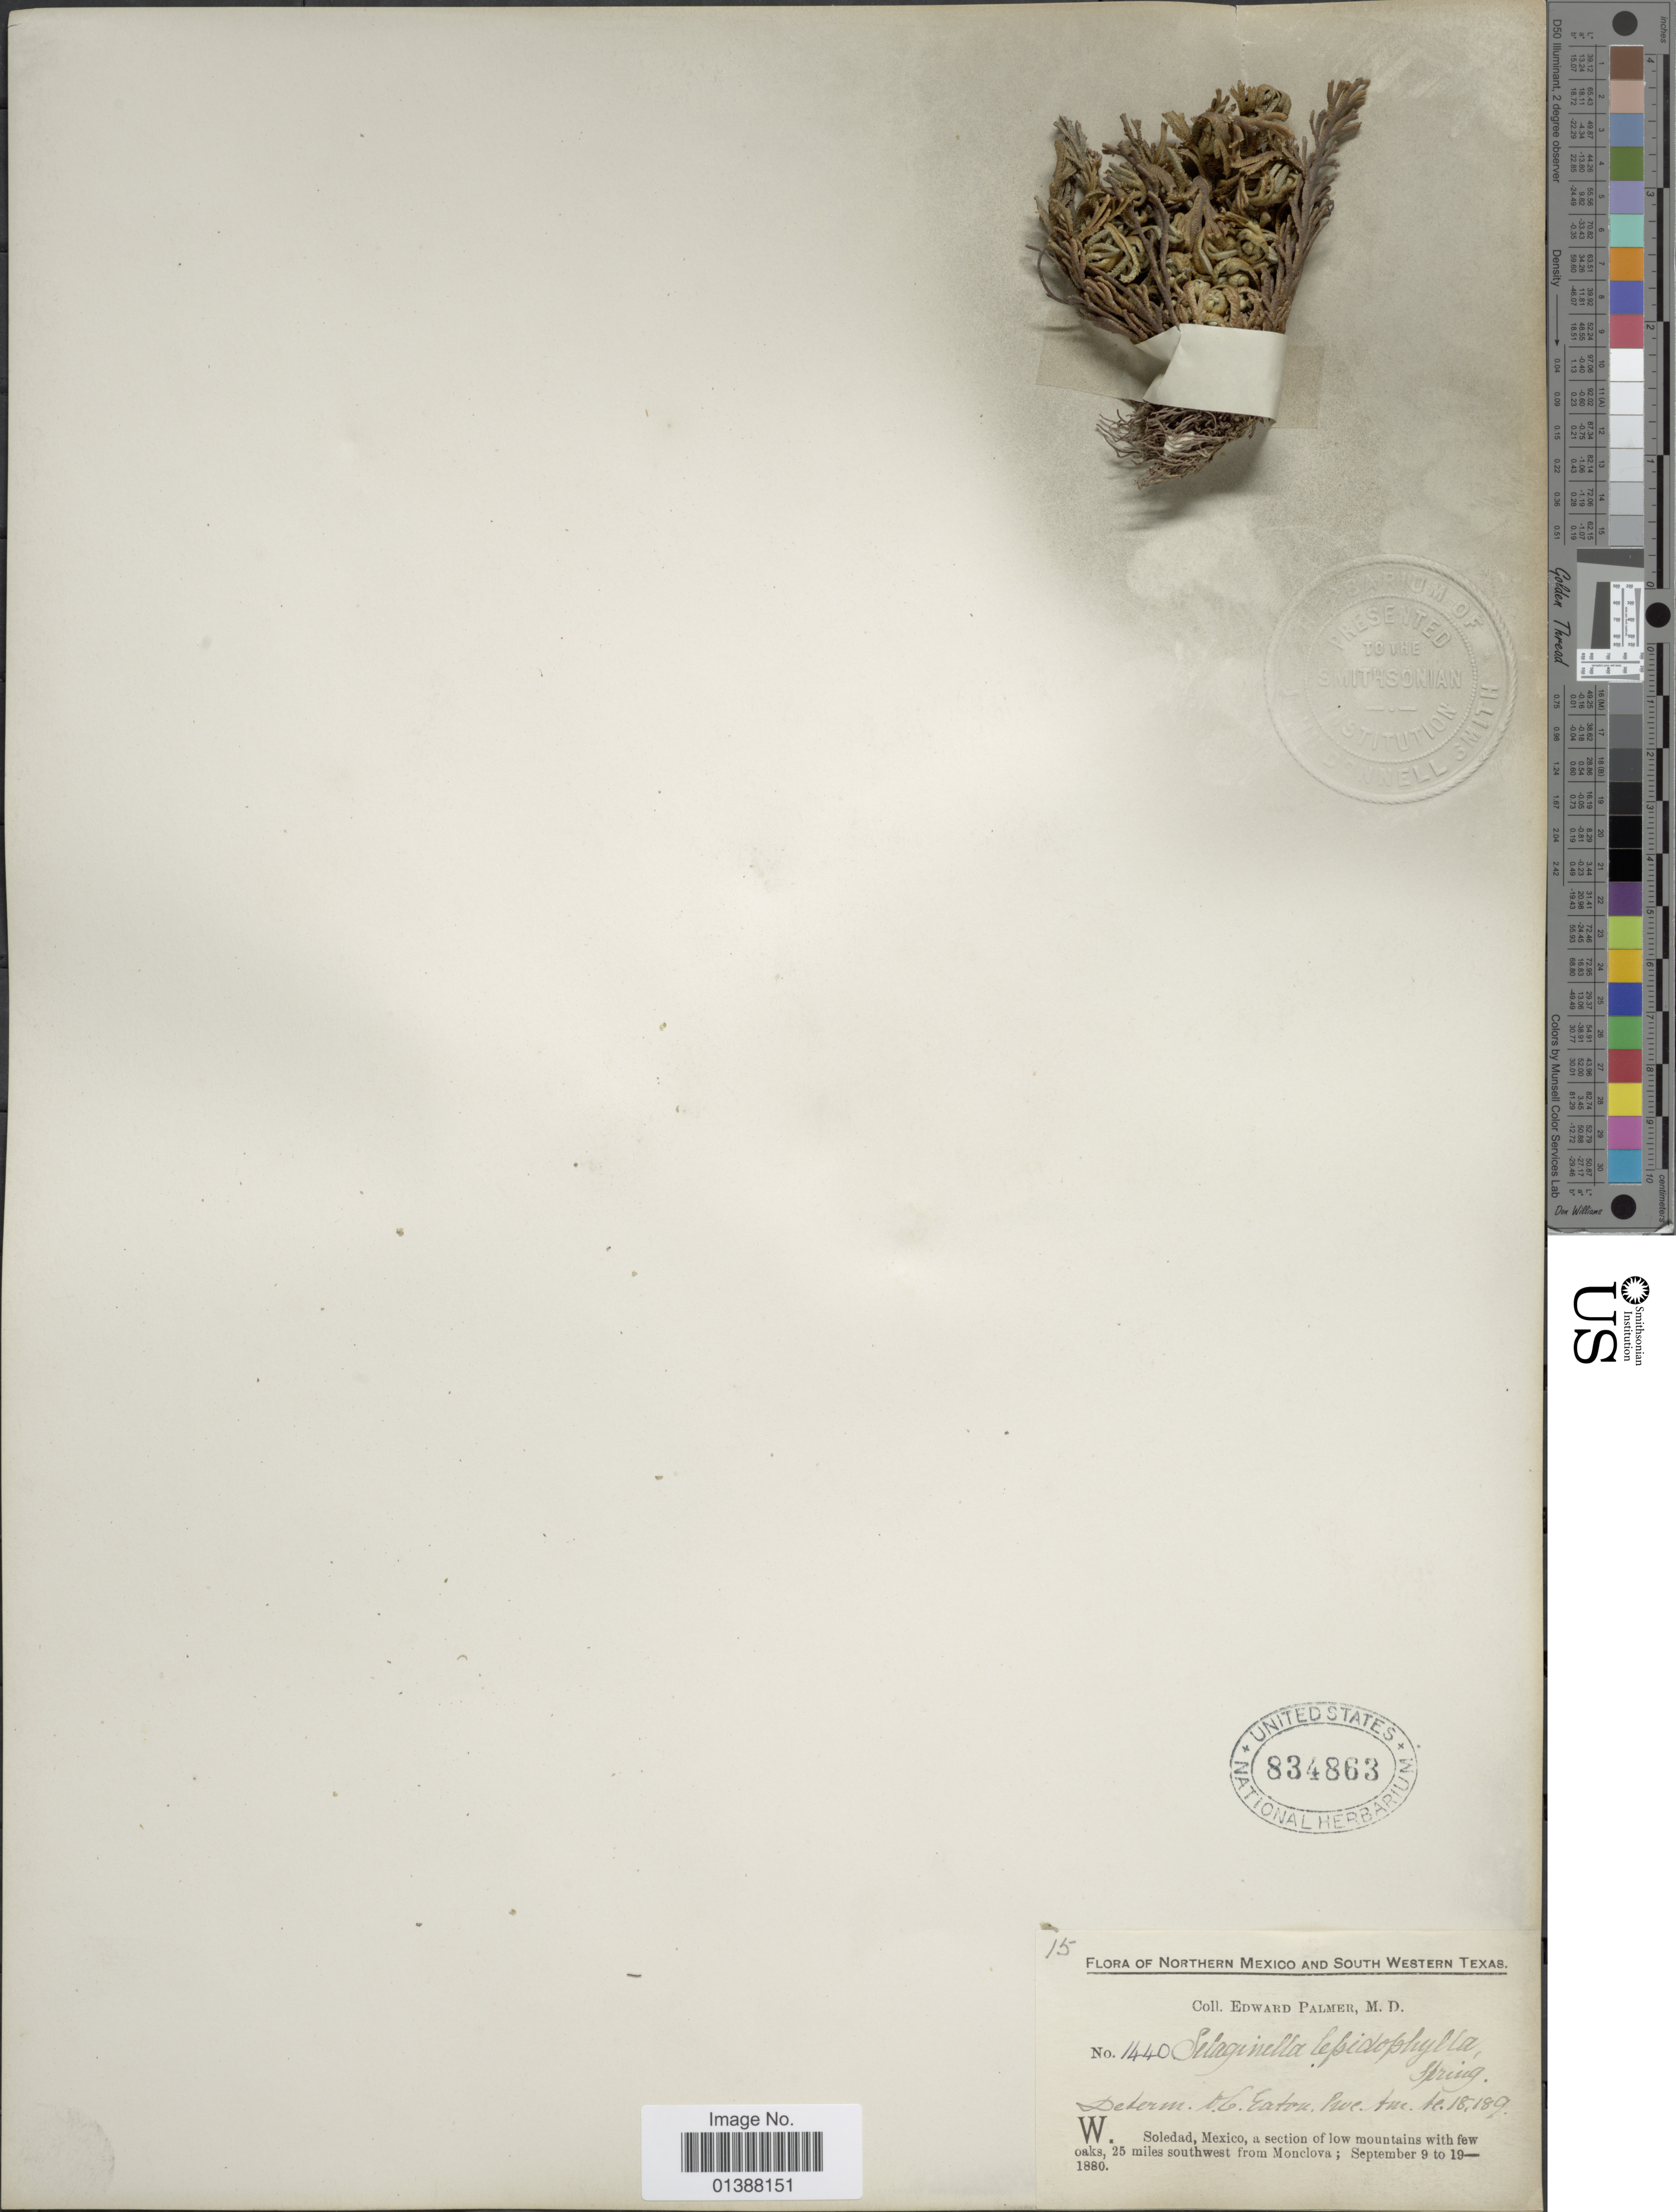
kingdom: Plantae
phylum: Tracheophyta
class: Lycopodiopsida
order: Selaginellales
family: Selaginellaceae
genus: Selaginella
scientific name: Selaginella lepidophylla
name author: (Hook. & Grev.) Spring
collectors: E. Palmer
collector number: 1440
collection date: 1880-09-09/1880-09-19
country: Mexico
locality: Northern Mexico and South Western Texas, Soledad, a section of low mountains with few oaks, 25 miles southwest from Monclova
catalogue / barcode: US 834863